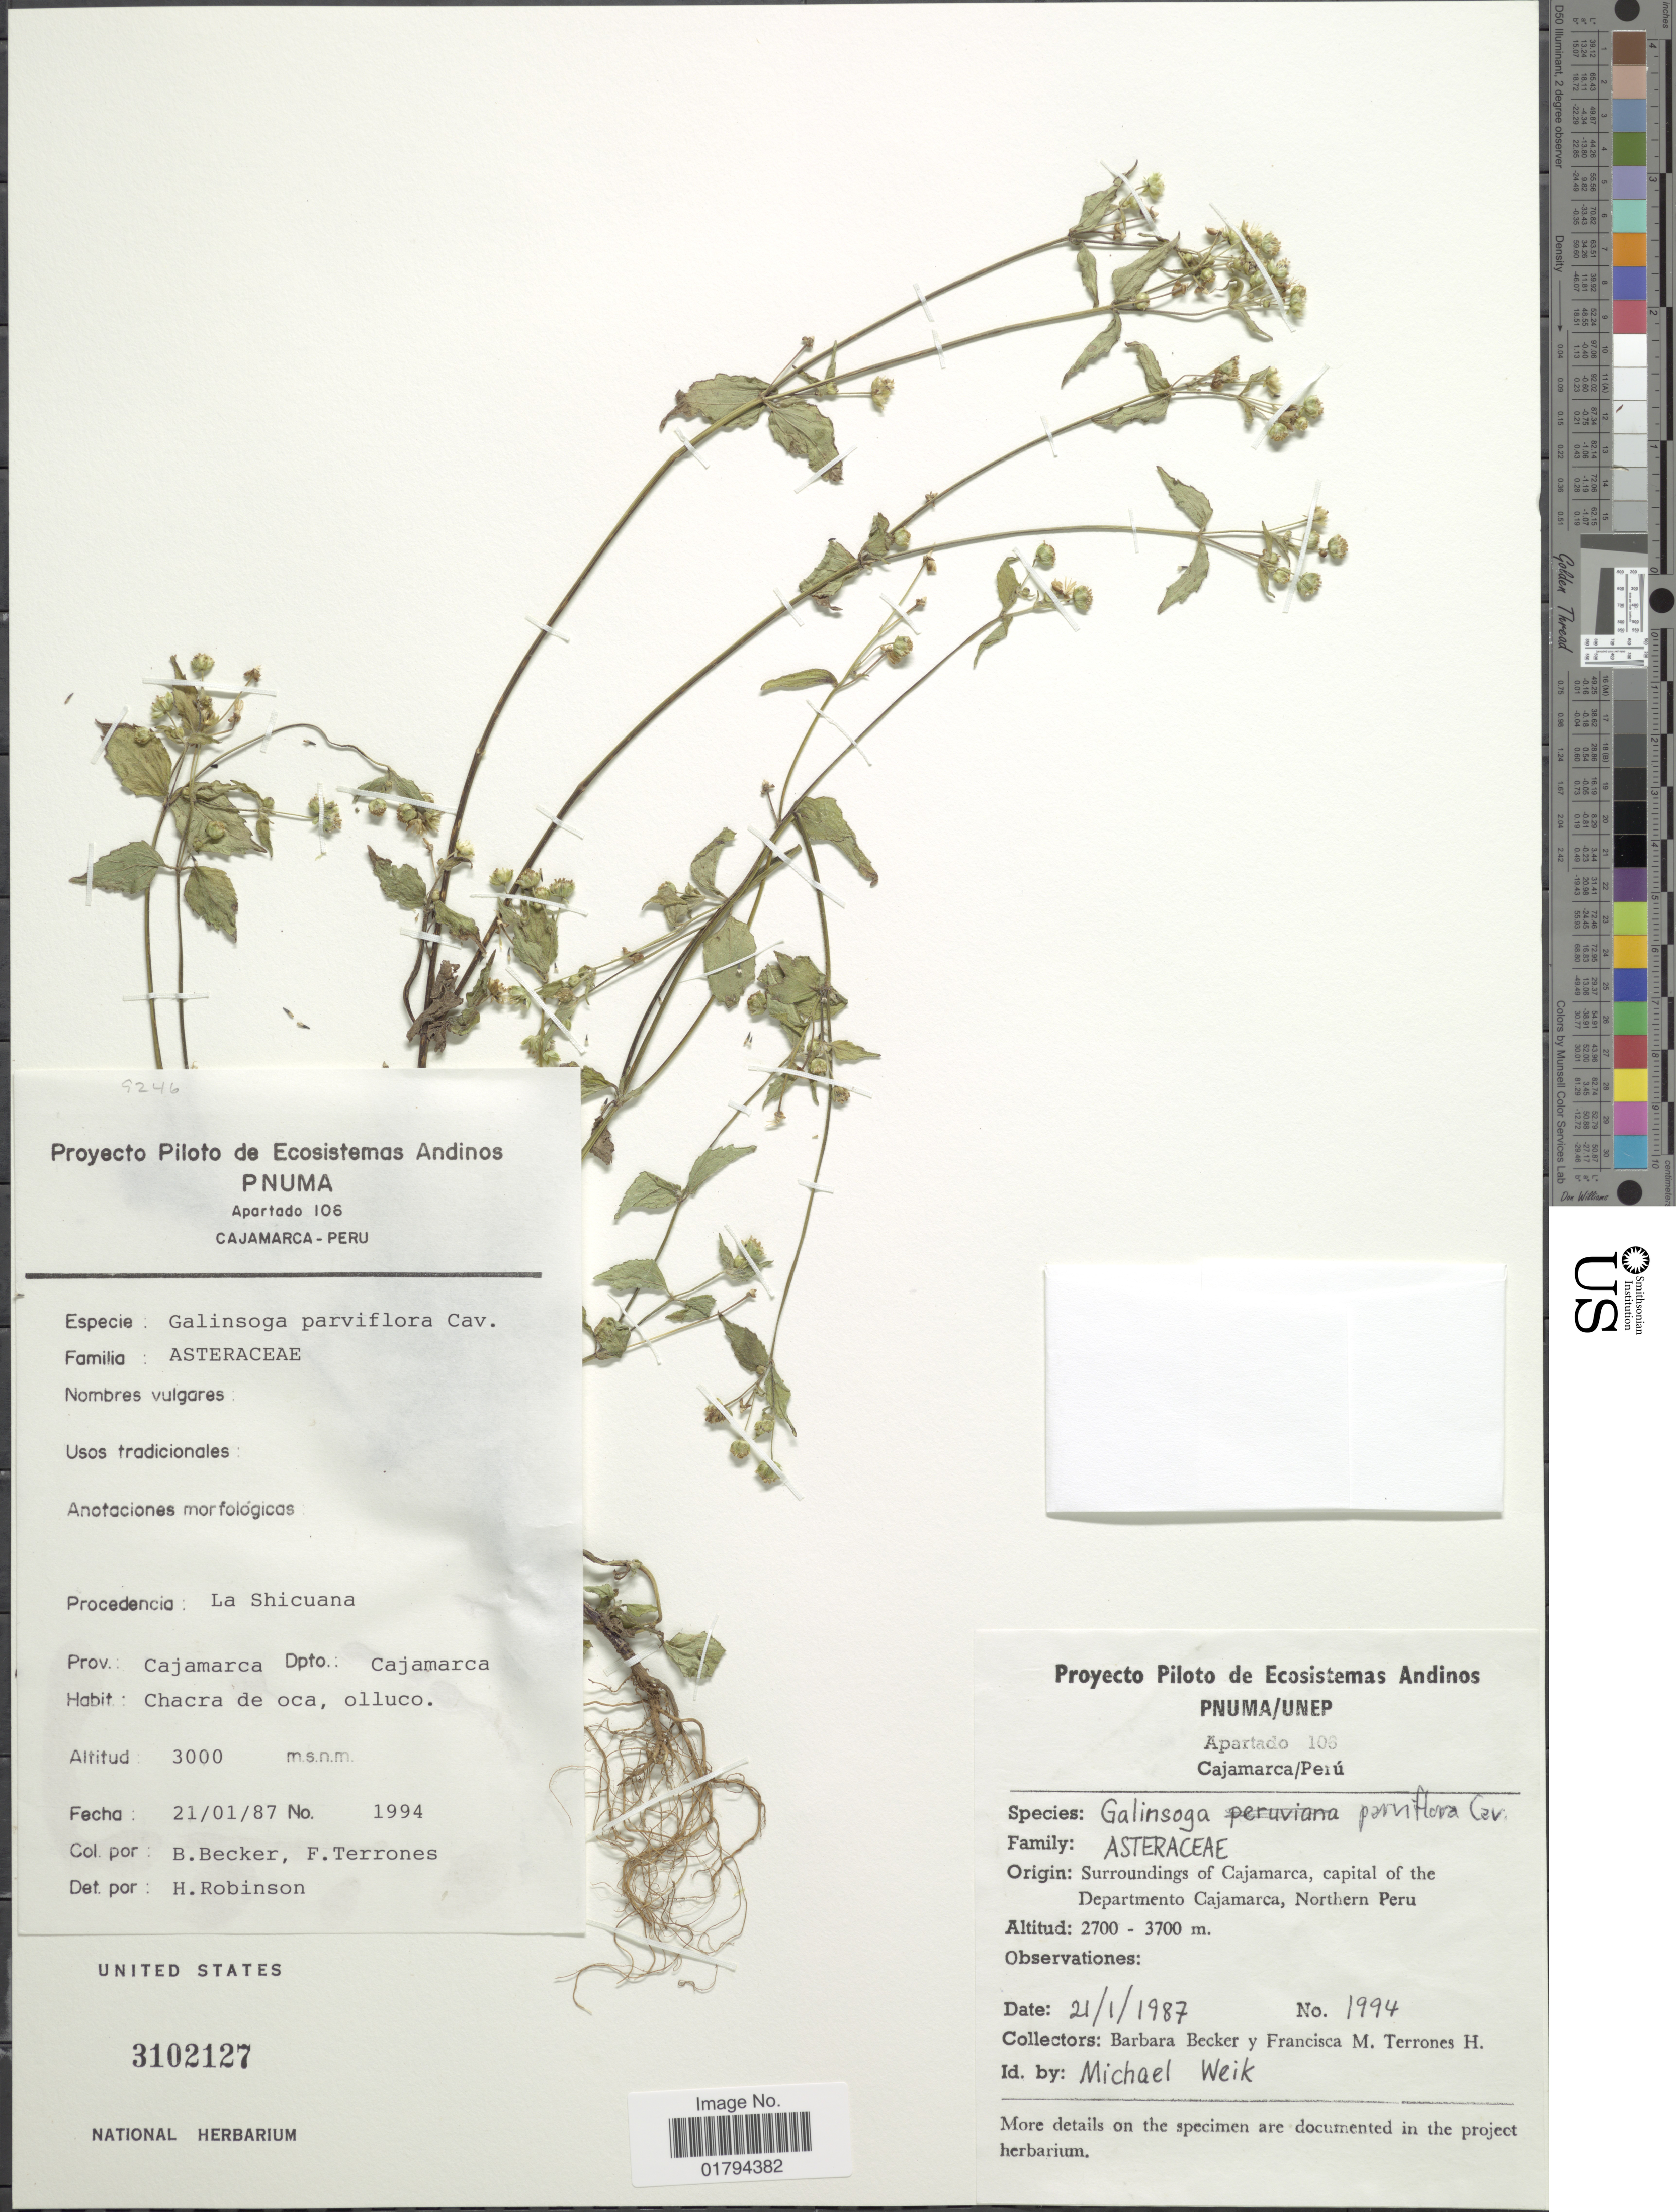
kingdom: Plantae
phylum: Tracheophyta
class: Magnoliopsida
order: Asterales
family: Asteraceae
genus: Galinsoga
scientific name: Galinsoga parviflora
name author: Cav.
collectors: A. Becker, M. Francisca & F. M. Terrones H.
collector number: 1994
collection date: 1987-01-21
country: Peru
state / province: Cajamarca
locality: Surroundings of Cajamarca, capital of the Departmento Cajamarca, Northern Peru, La Shicuana, Chacra de oca, olluco.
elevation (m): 3000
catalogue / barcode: US 3102127